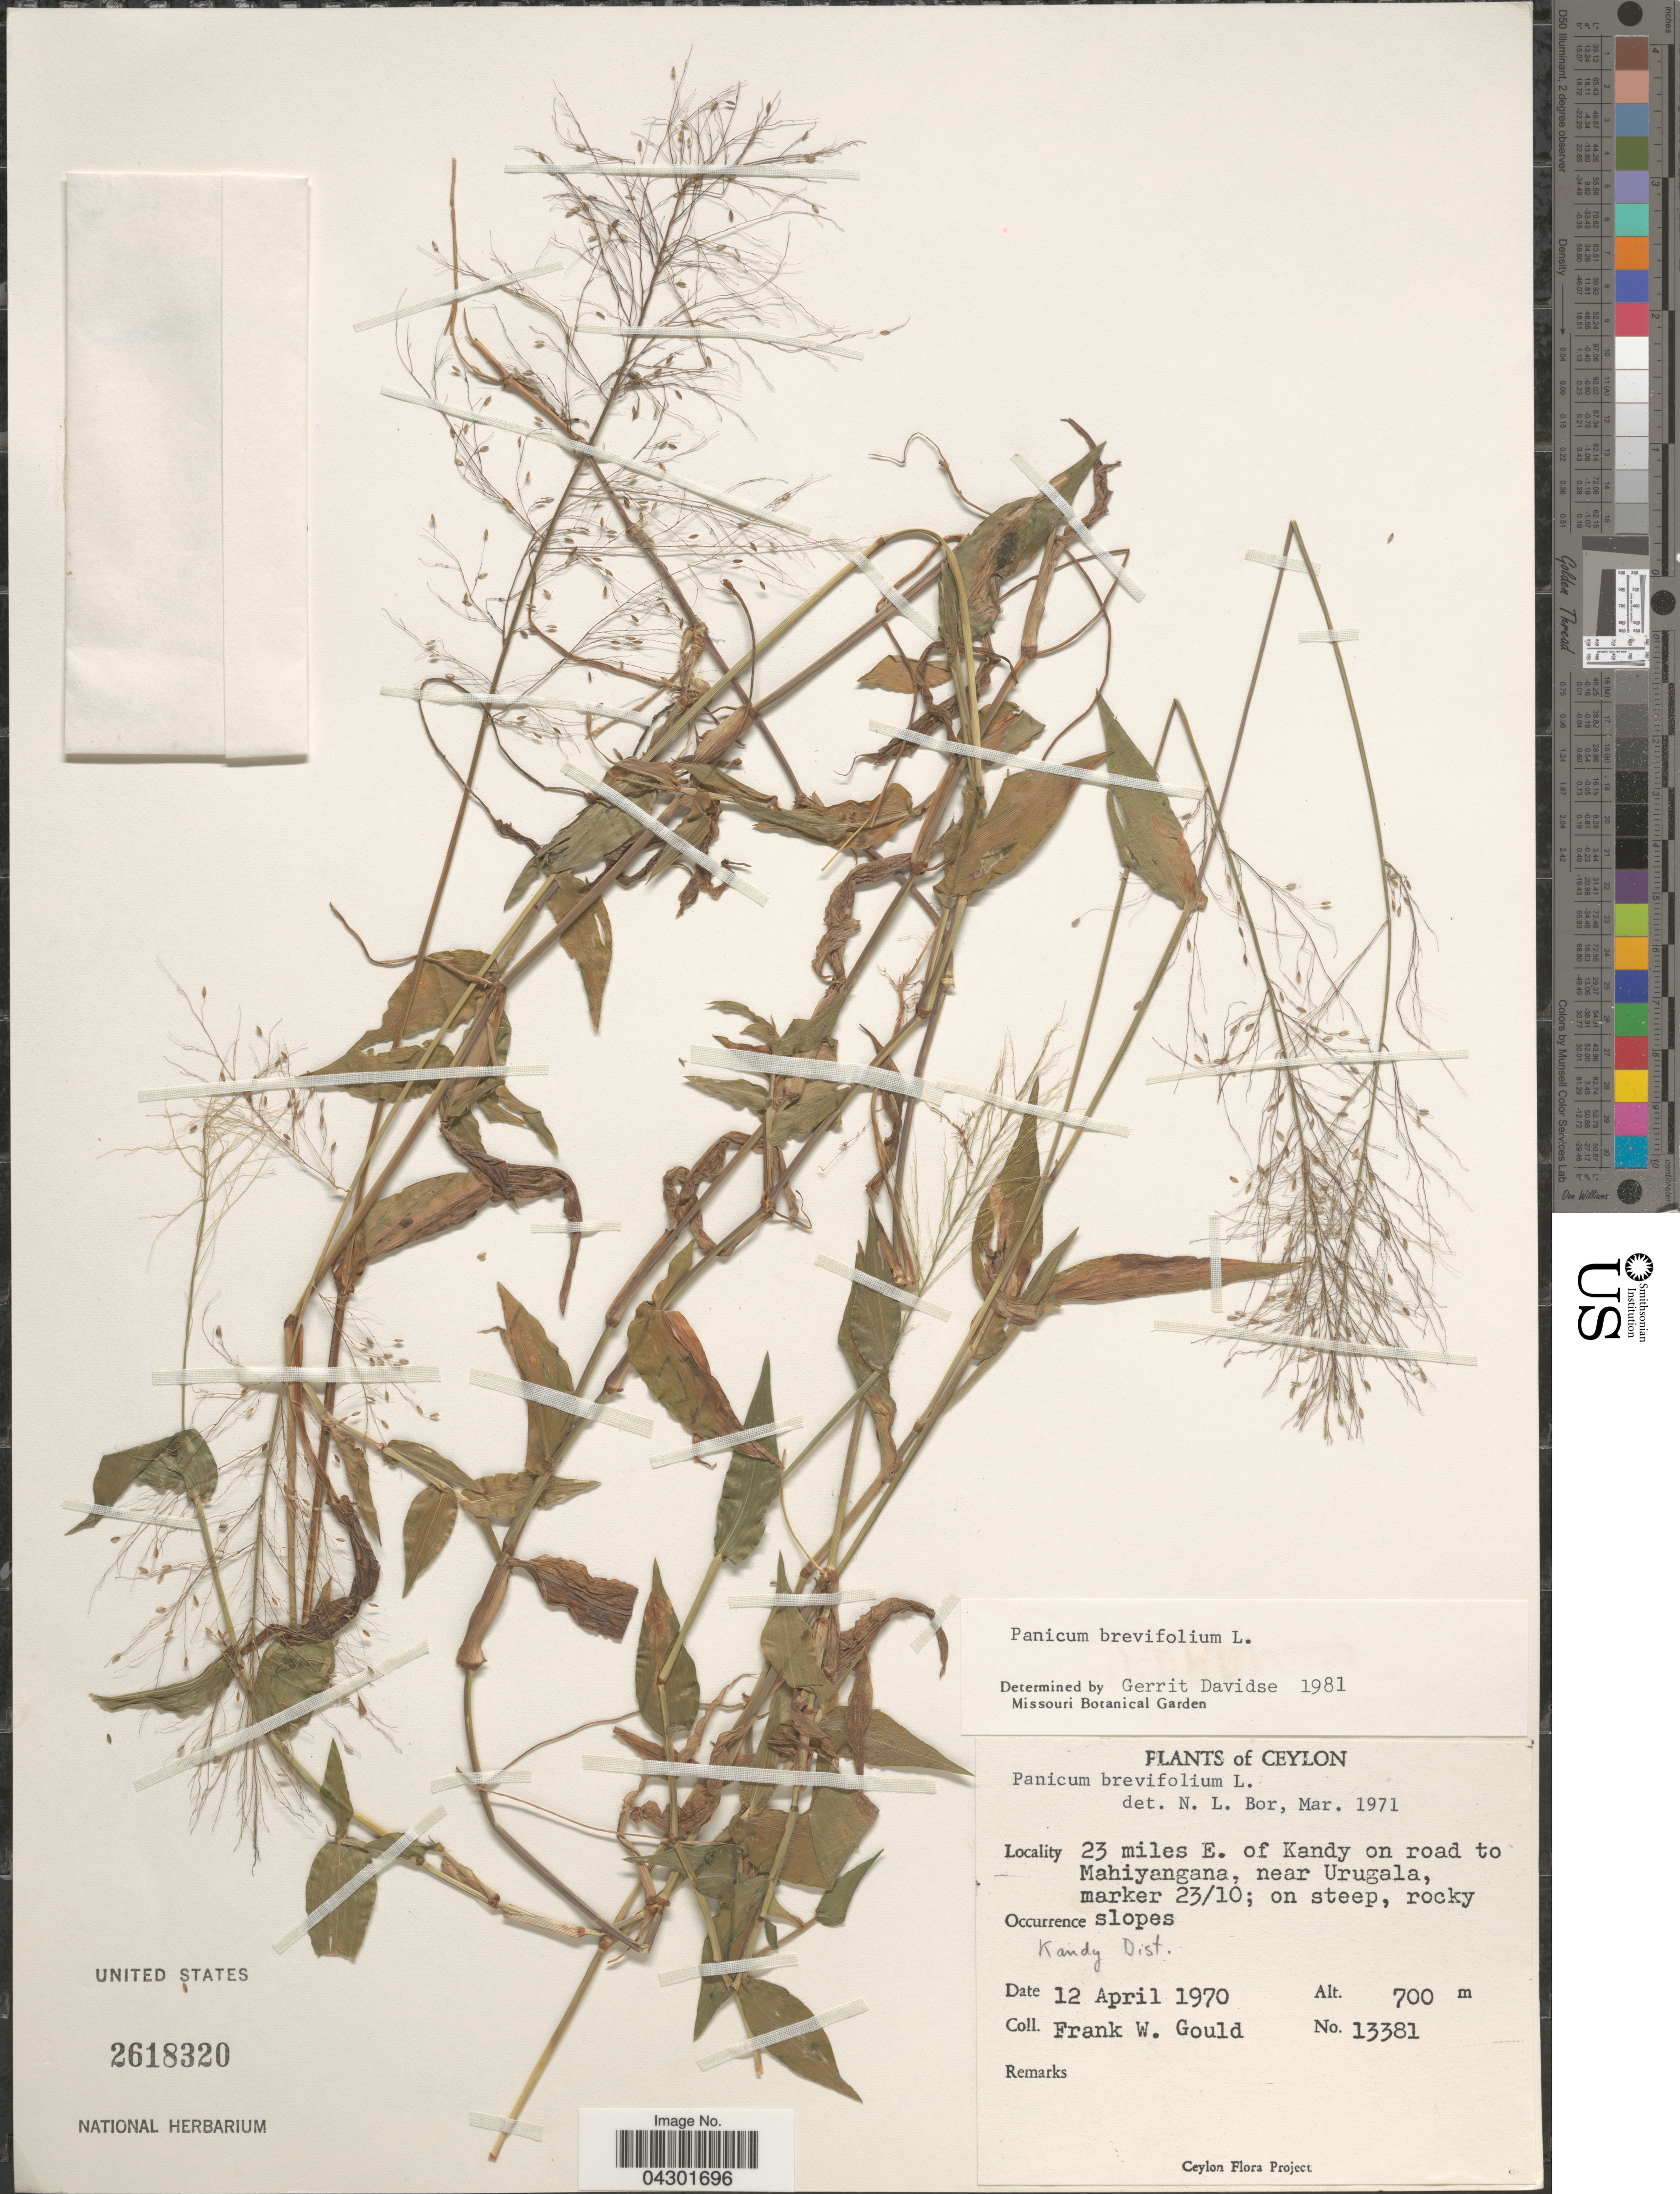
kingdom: Plantae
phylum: Tracheophyta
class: Liliopsida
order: Poales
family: Poaceae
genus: Panicum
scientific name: Panicum brevifolium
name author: L.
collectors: F. W. Gould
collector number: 13381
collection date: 1970-04-12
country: Sri Lanka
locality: Ceylon. 23 miles E. of Kandy on road to Mahiyangana, near Urugala, marker 23/10; on steep, rocky slopes. Kandy Dist.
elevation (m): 700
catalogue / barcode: US 2618320